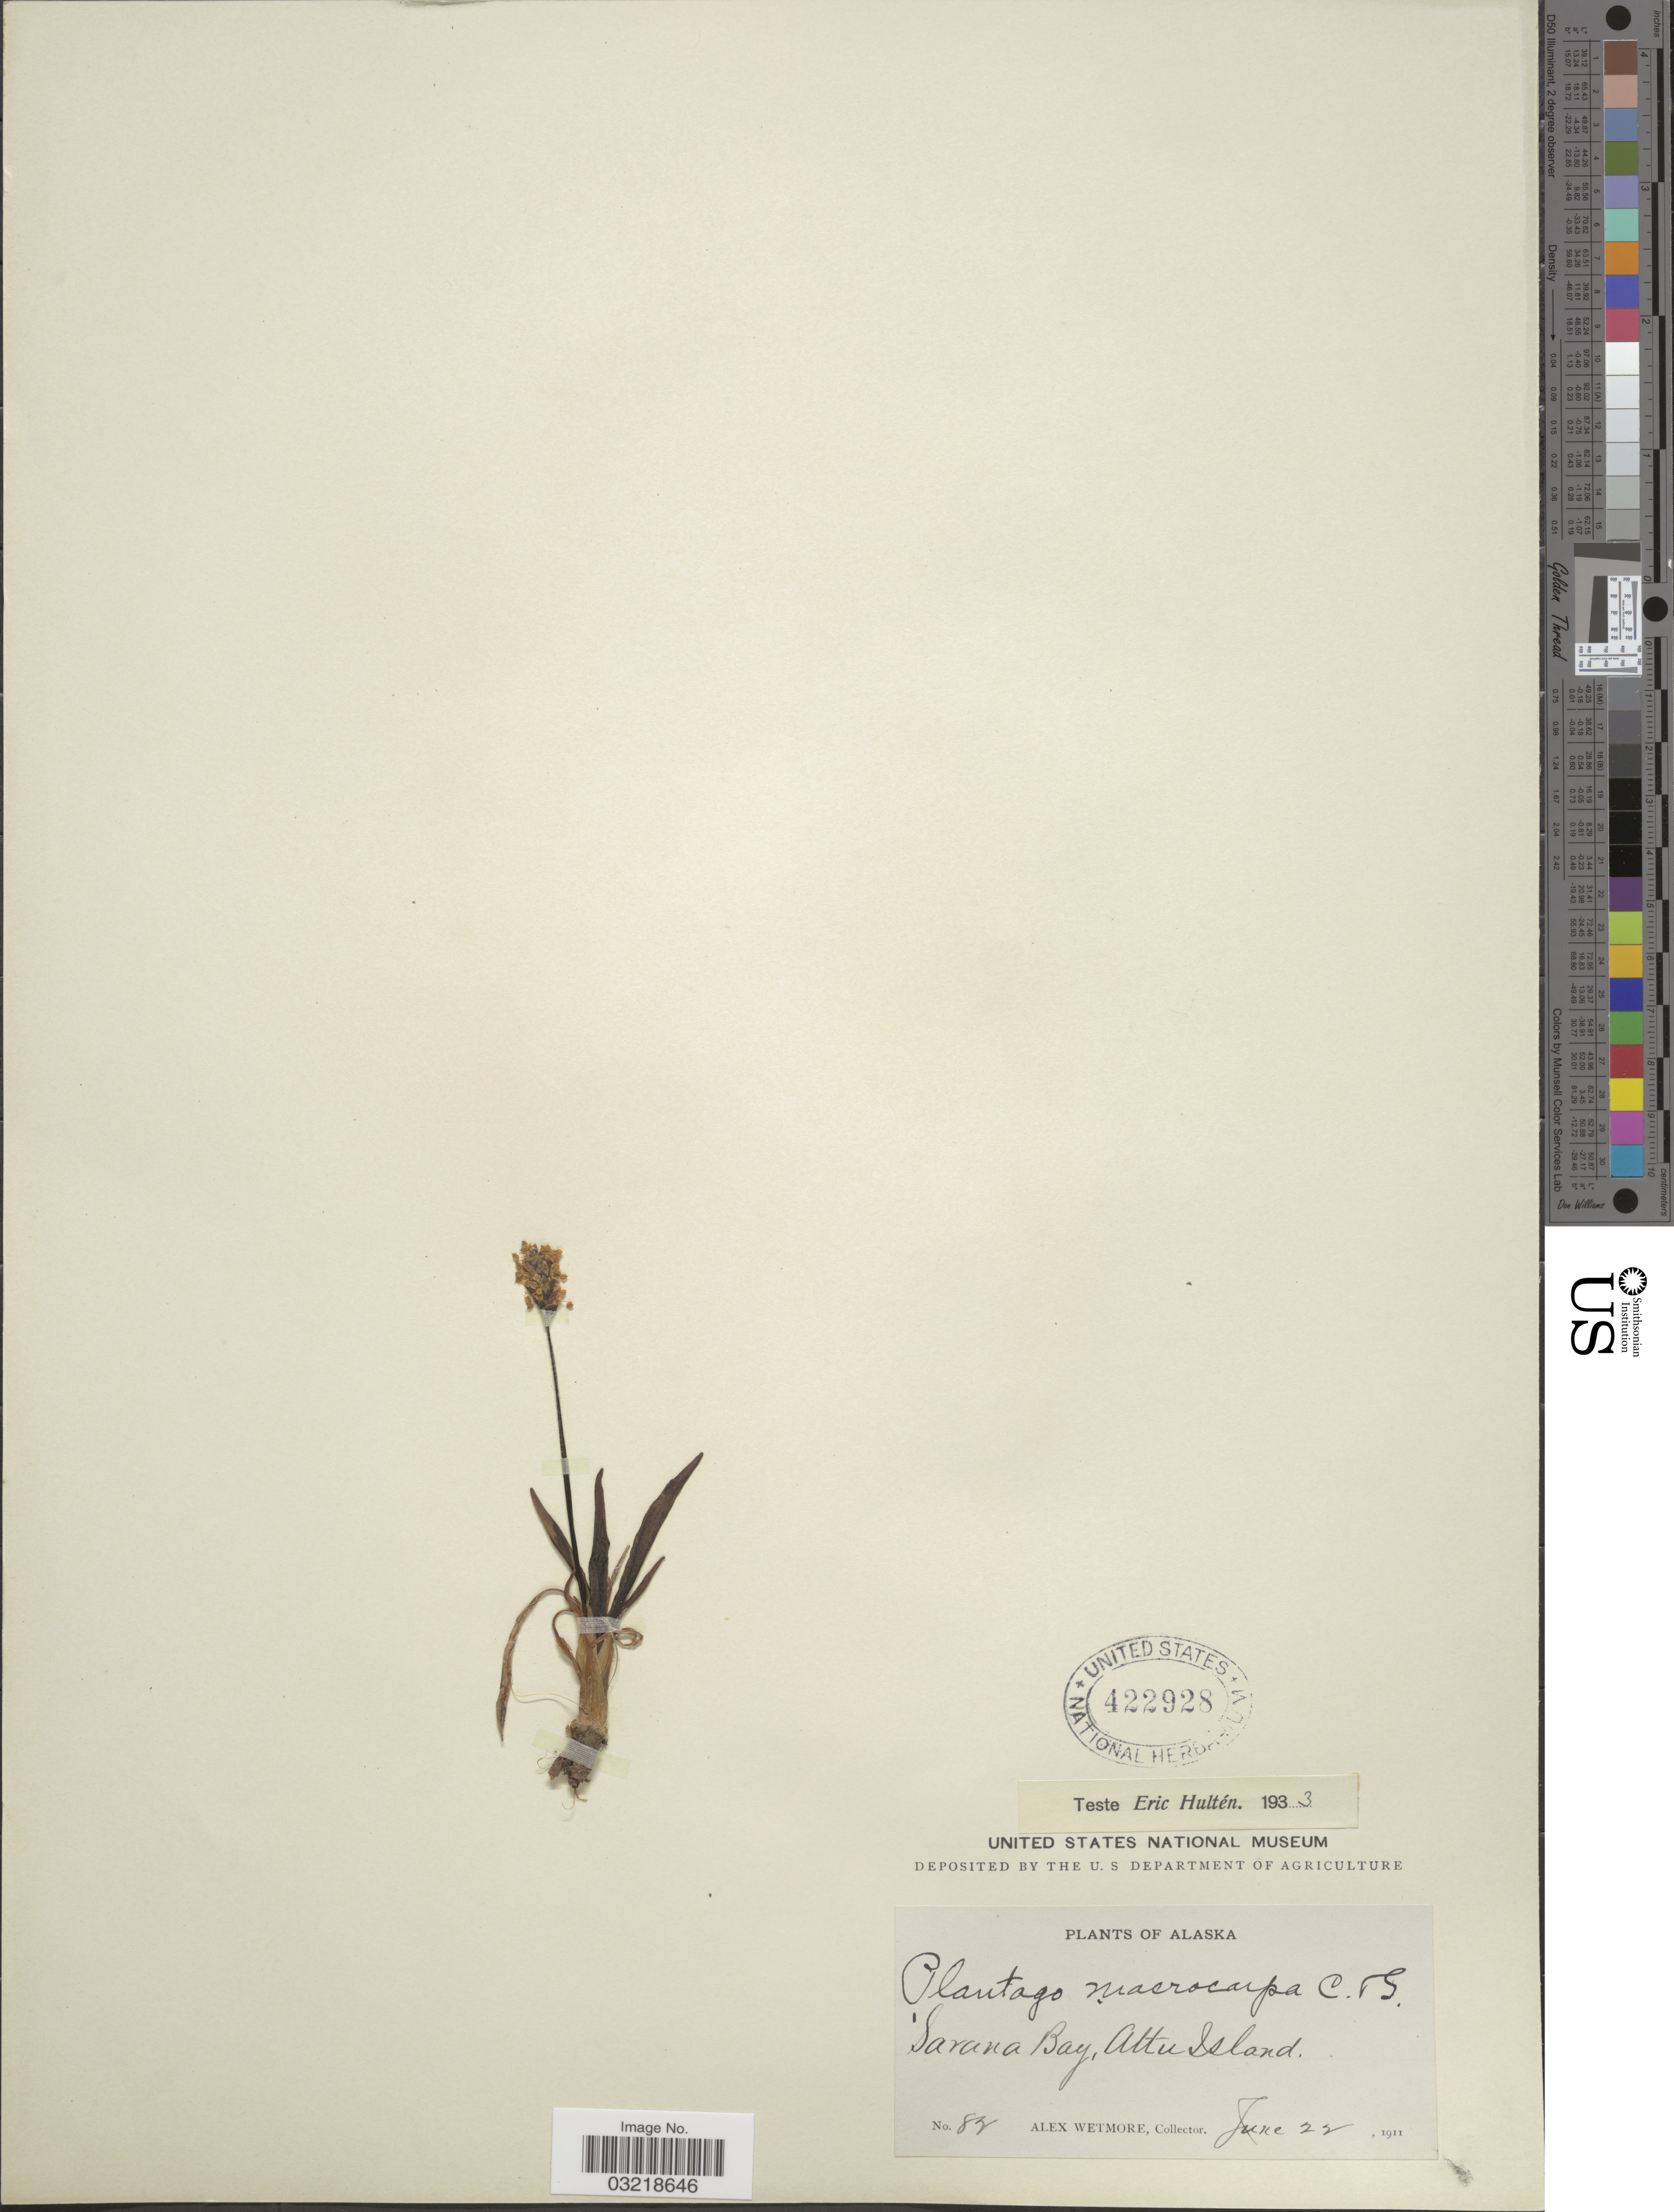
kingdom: Plantae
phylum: Tracheophyta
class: Magnoliopsida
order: Lamiales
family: Plantaginaceae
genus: Plantago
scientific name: Plantago macrocarpa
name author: Cham. & Schltdl.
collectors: A. Wetmore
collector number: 82*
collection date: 1911-06-22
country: United States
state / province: Alaska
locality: Savana Bay, Attu Island.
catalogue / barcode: US 422928